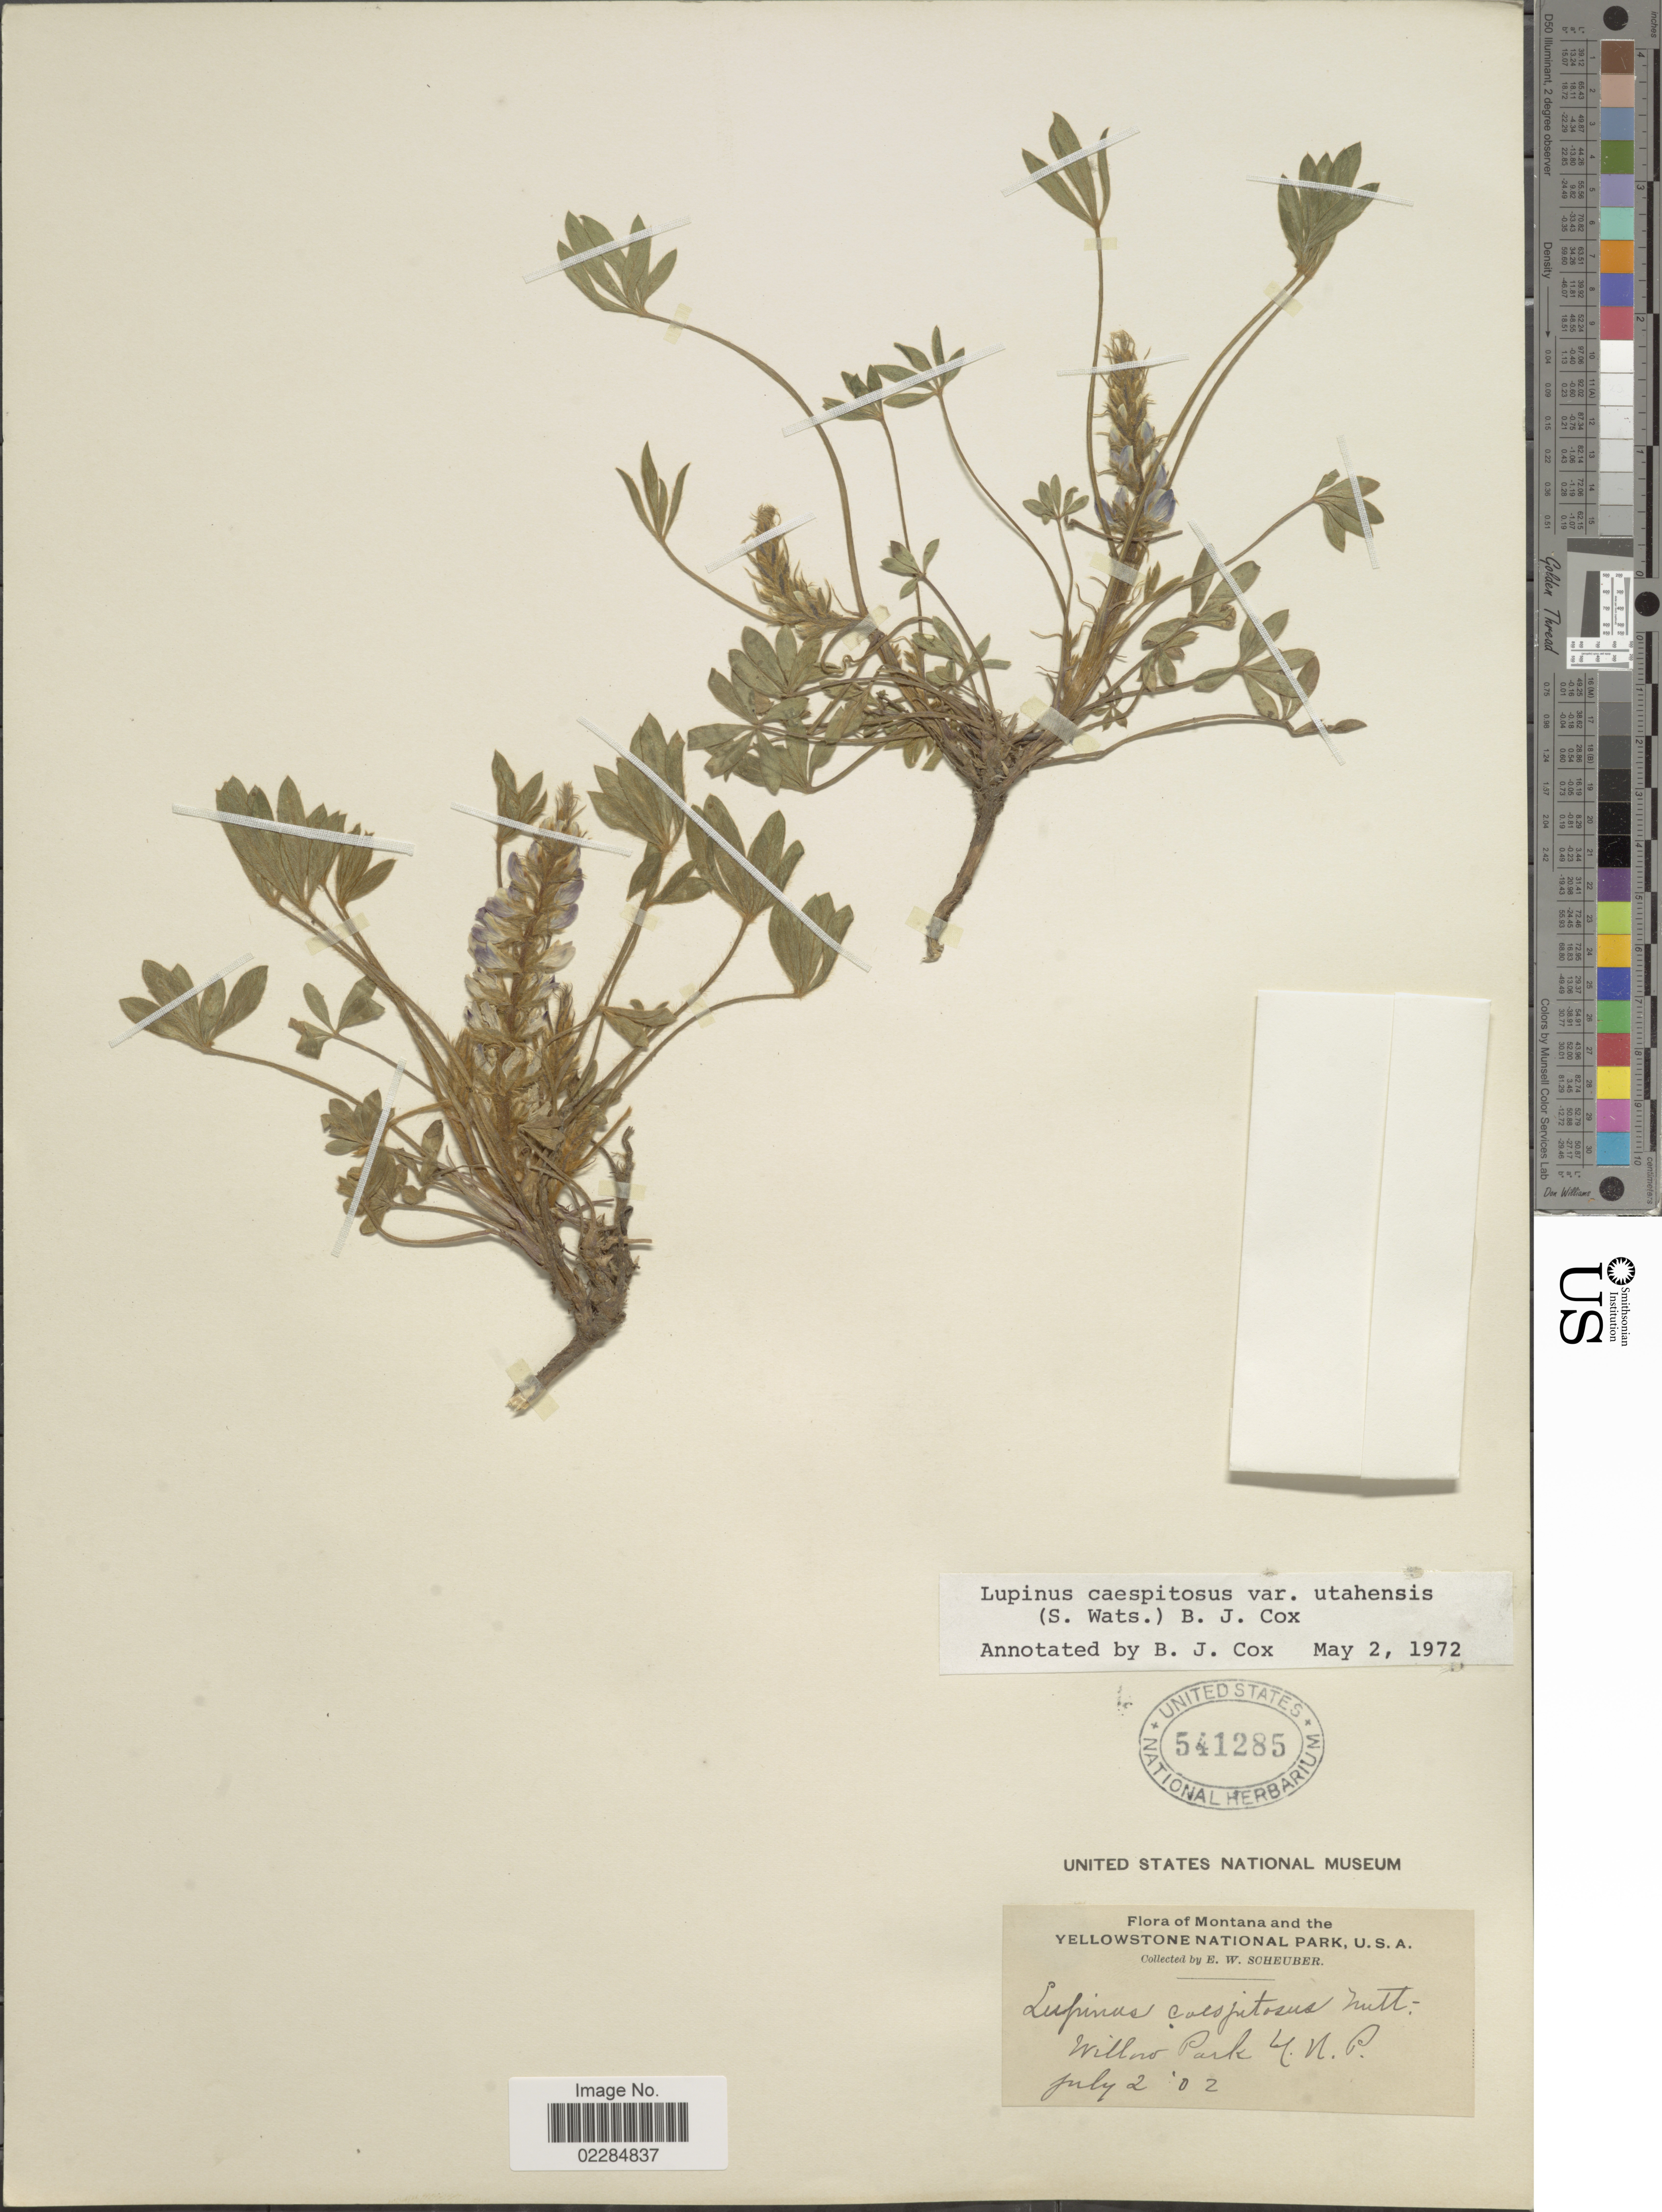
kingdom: Plantae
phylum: Tracheophyta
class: Magnoliopsida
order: Fabales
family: Fabaceae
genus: Lupinus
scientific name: Lupinus caespitosus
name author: Nutt.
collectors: E. Scheuber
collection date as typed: Transcribed d/m/y: 2/7/2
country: United States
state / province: Montana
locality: Montana and the Yellowstone National Park. Willow Park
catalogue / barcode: US 541285